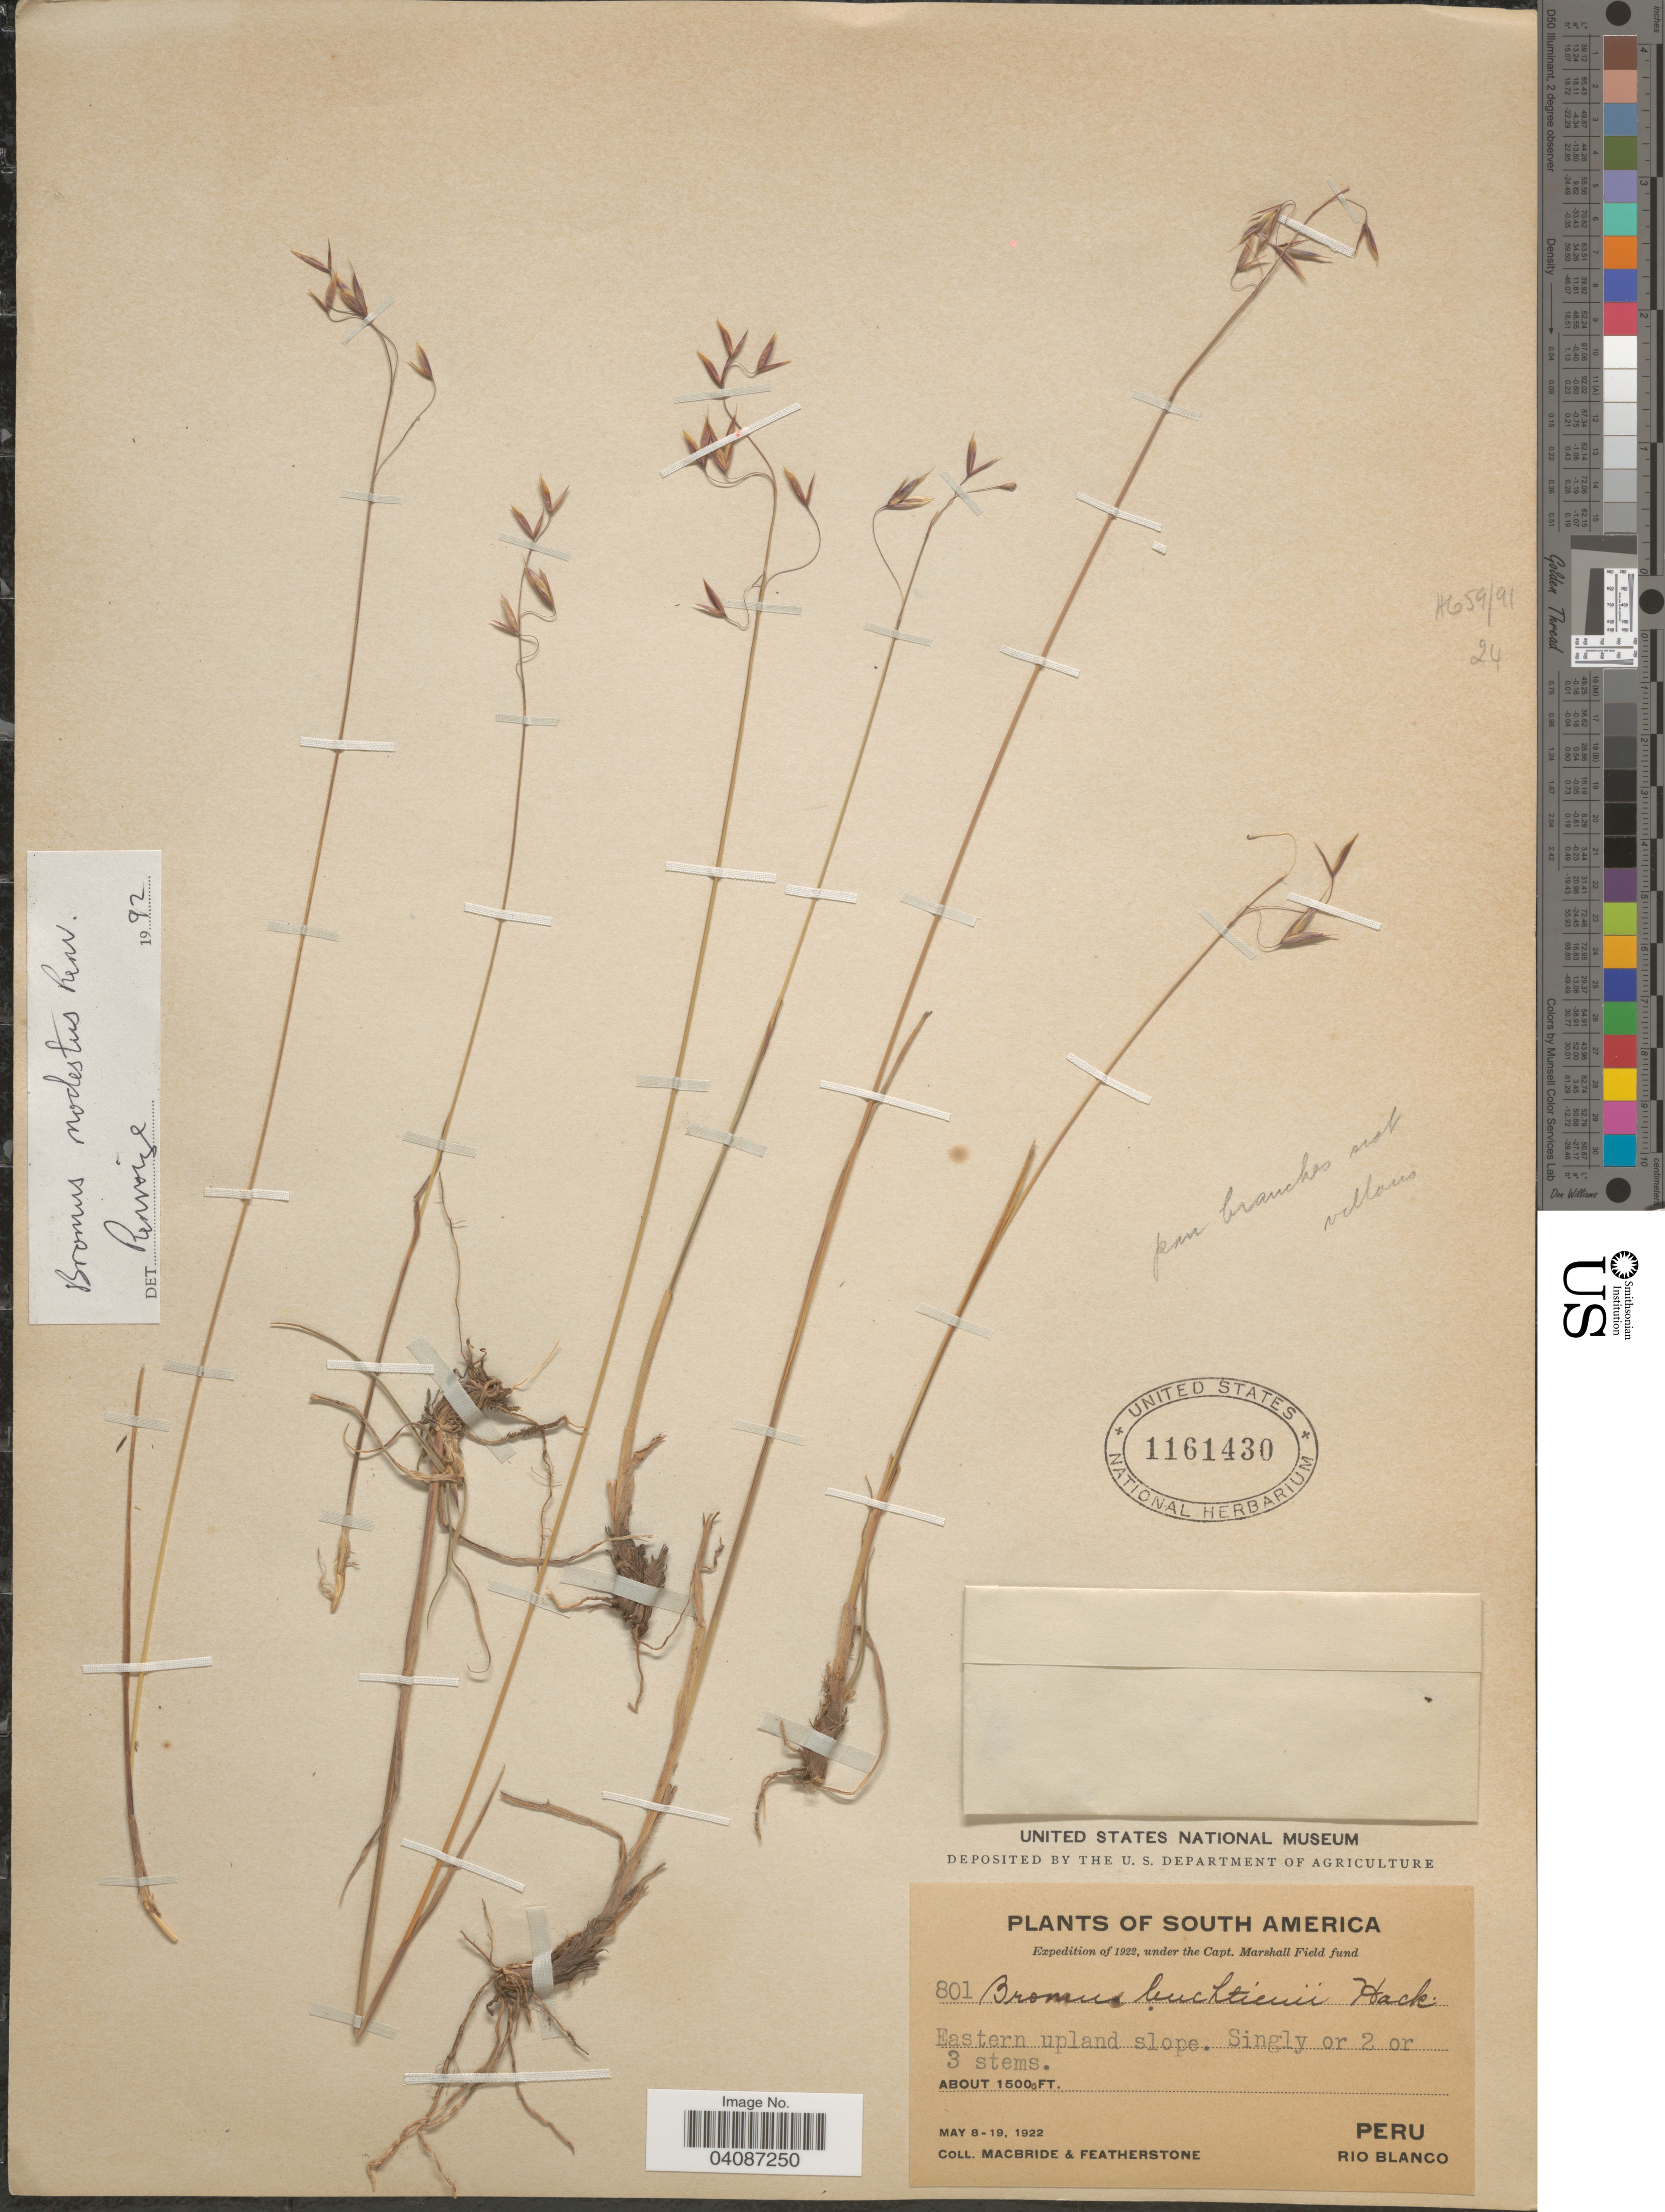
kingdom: Plantae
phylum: Tracheophyta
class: Liliopsida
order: Poales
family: Poaceae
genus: Bromus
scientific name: Bromus modestus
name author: Renvoize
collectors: Macbride, -- & -. Featherstone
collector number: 801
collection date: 1922-05-08/1922-05-19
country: Peru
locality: Expedition of 1922. Eastern upland slope. Rio Blanco.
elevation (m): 4572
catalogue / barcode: US 1161430